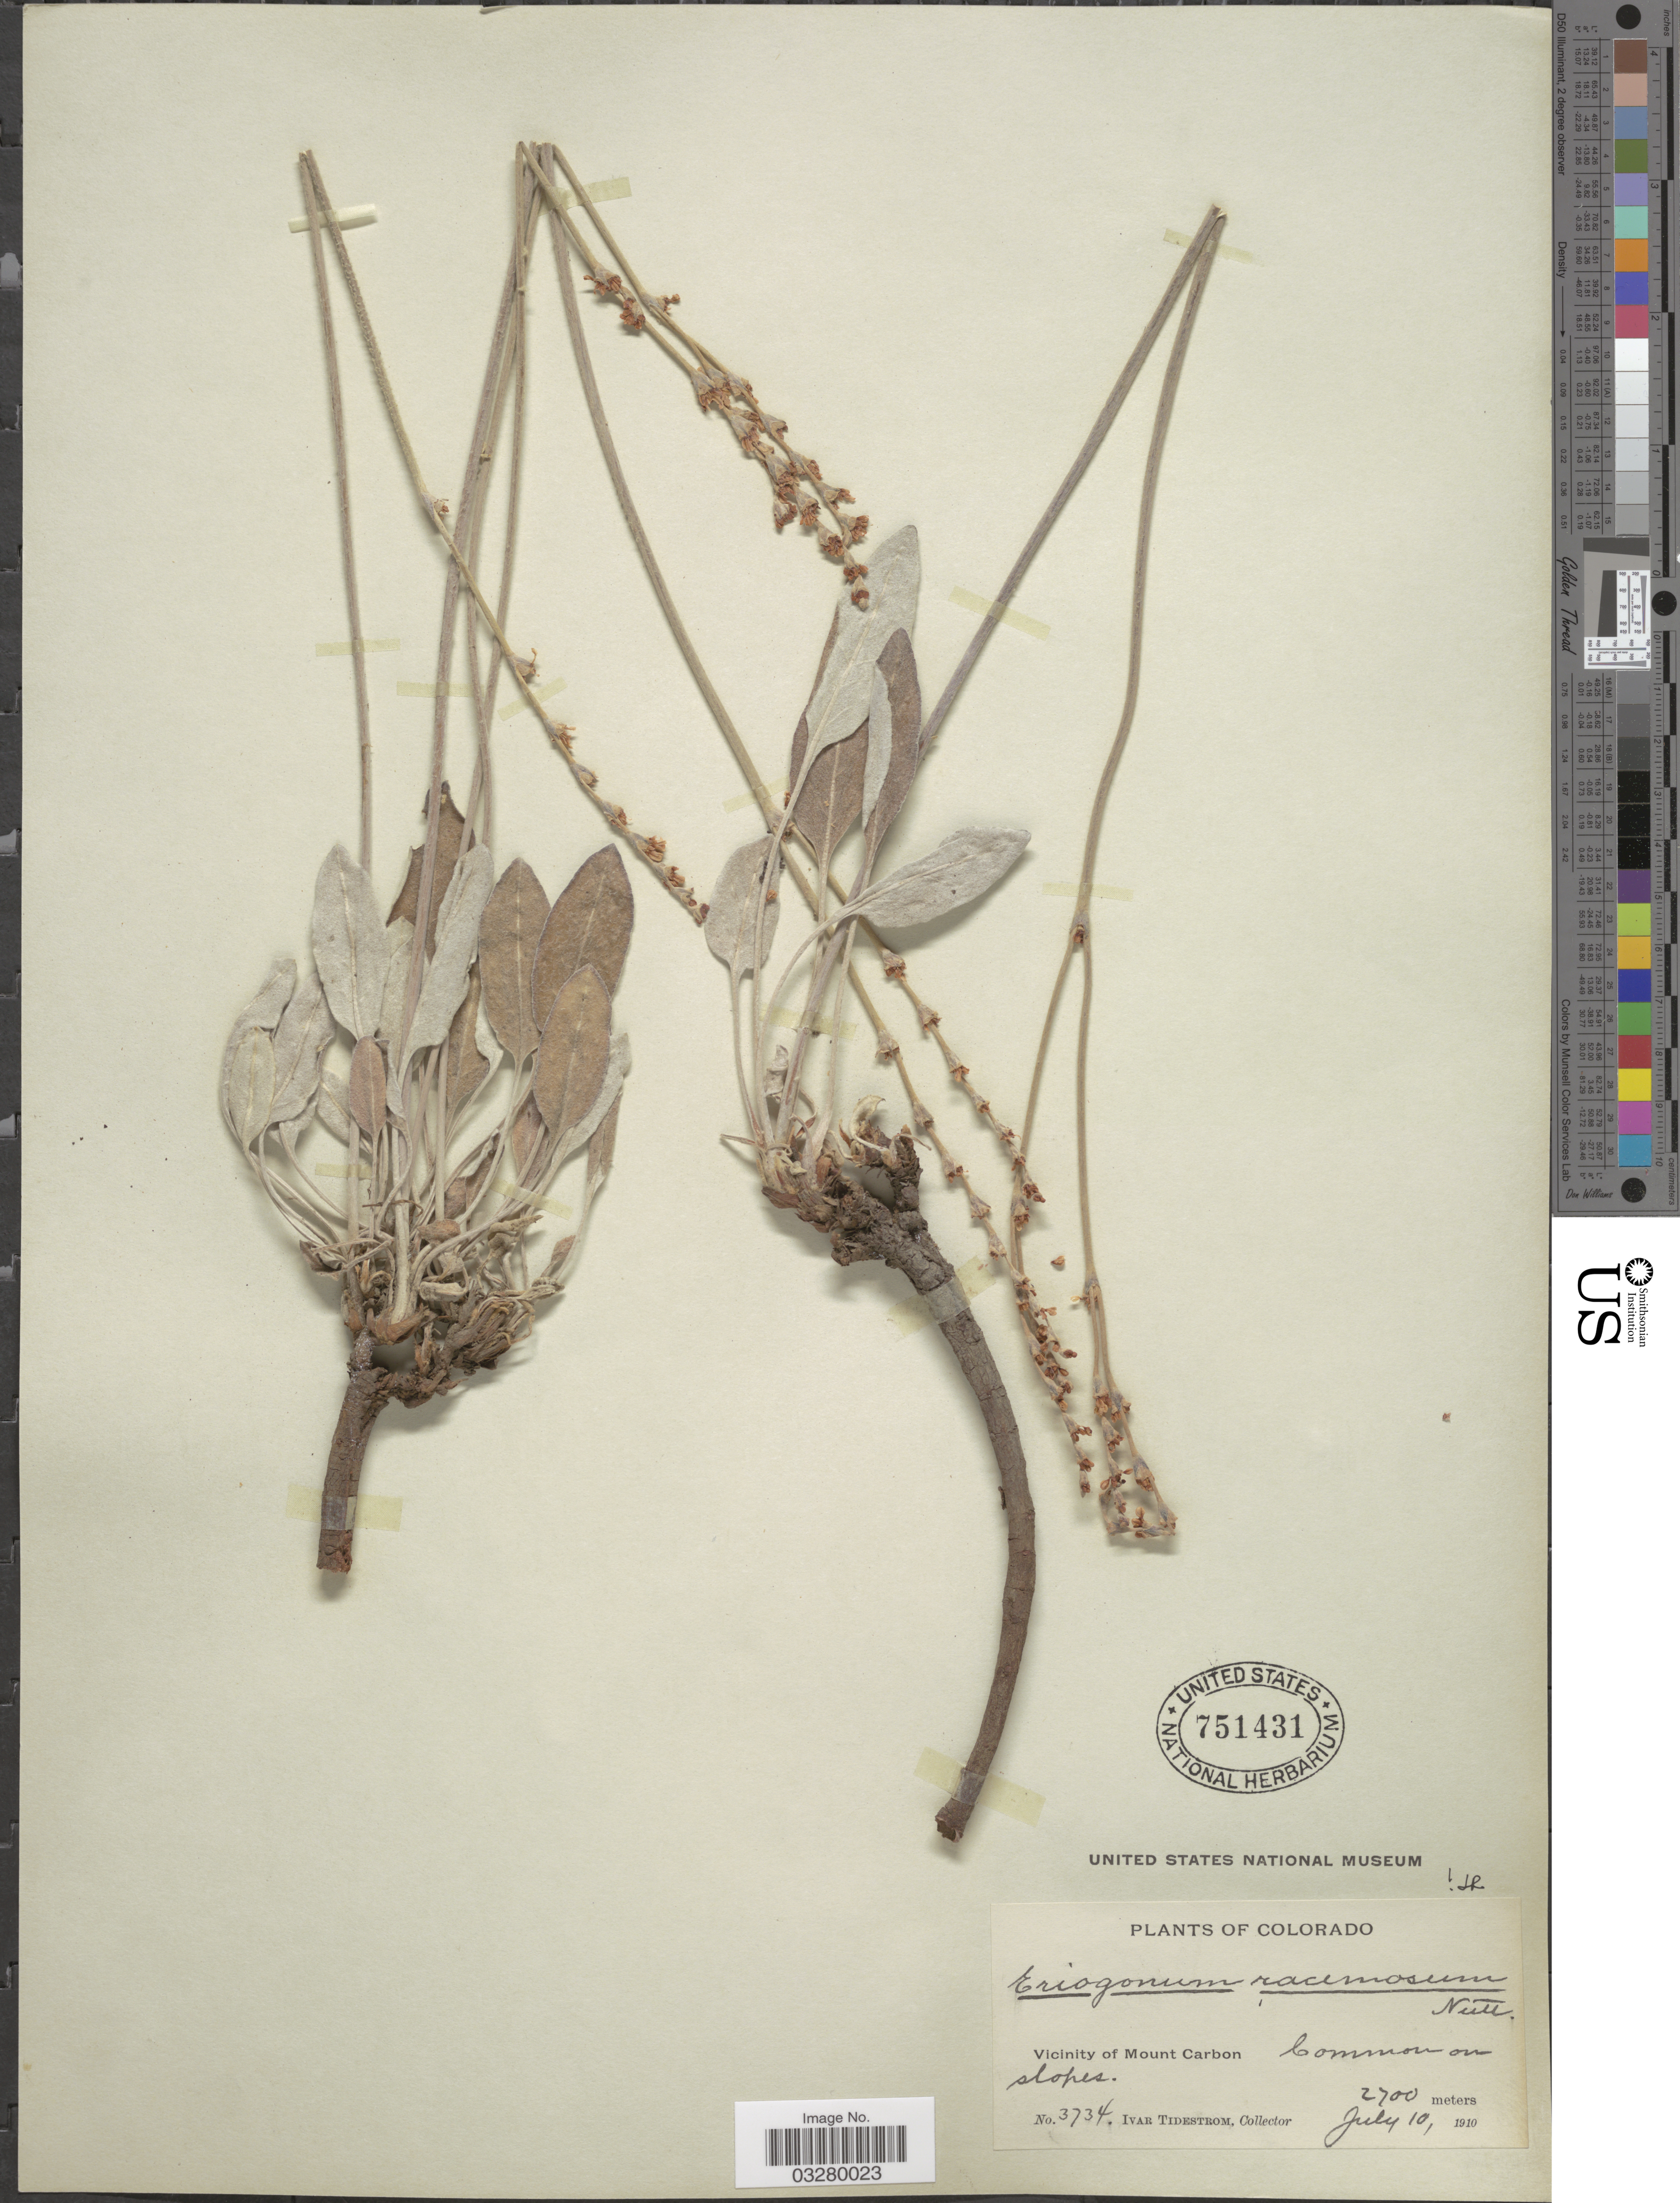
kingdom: Plantae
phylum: Tracheophyta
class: Magnoliopsida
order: Caryophyllales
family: Polygonaceae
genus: Eriogonum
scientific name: Eriogonum racemosum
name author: Nutt.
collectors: I. F. Tidestrom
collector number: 3734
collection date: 1910-07-10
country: United States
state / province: Colorado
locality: Vicinity of Mount Carbon.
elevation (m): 2700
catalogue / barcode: US 751431